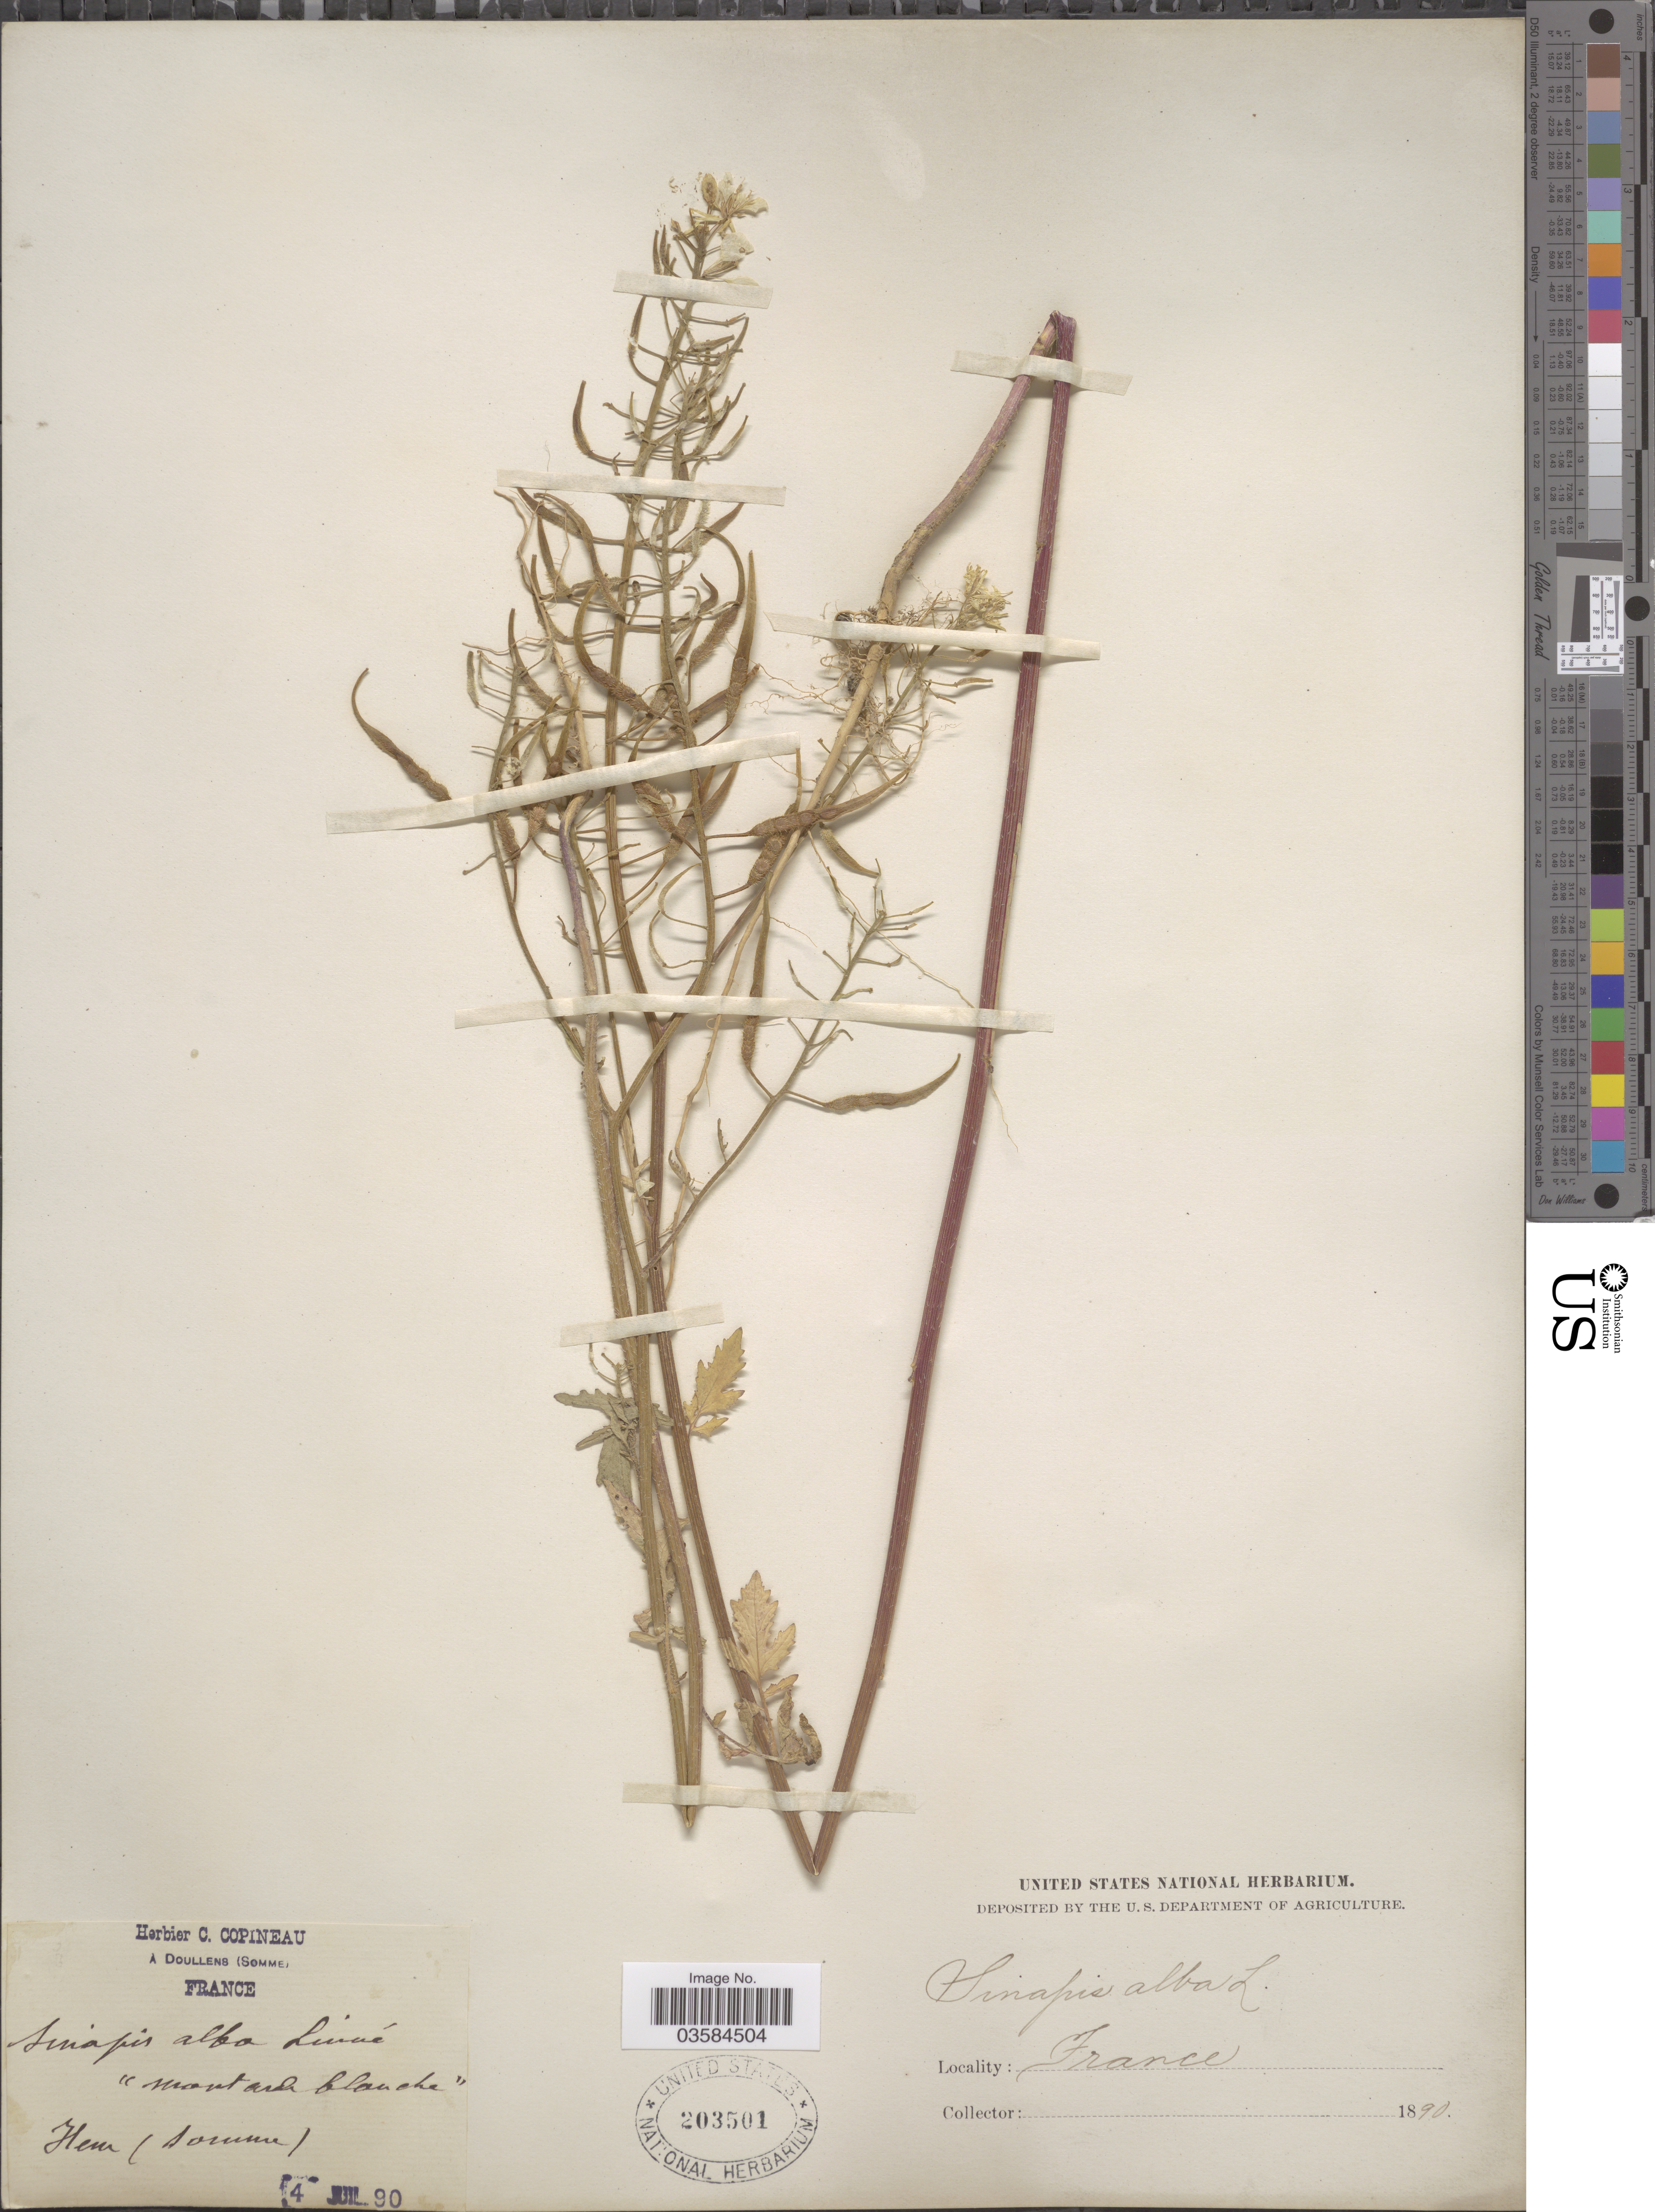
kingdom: Plantae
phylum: Tracheophyta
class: Magnoliopsida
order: Brassicales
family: Brassicaceae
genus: Sinapis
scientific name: Sinapis alba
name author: L.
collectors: ex herb. C. Copineau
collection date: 1890-07-04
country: France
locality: Hem (Somme).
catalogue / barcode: US 203501